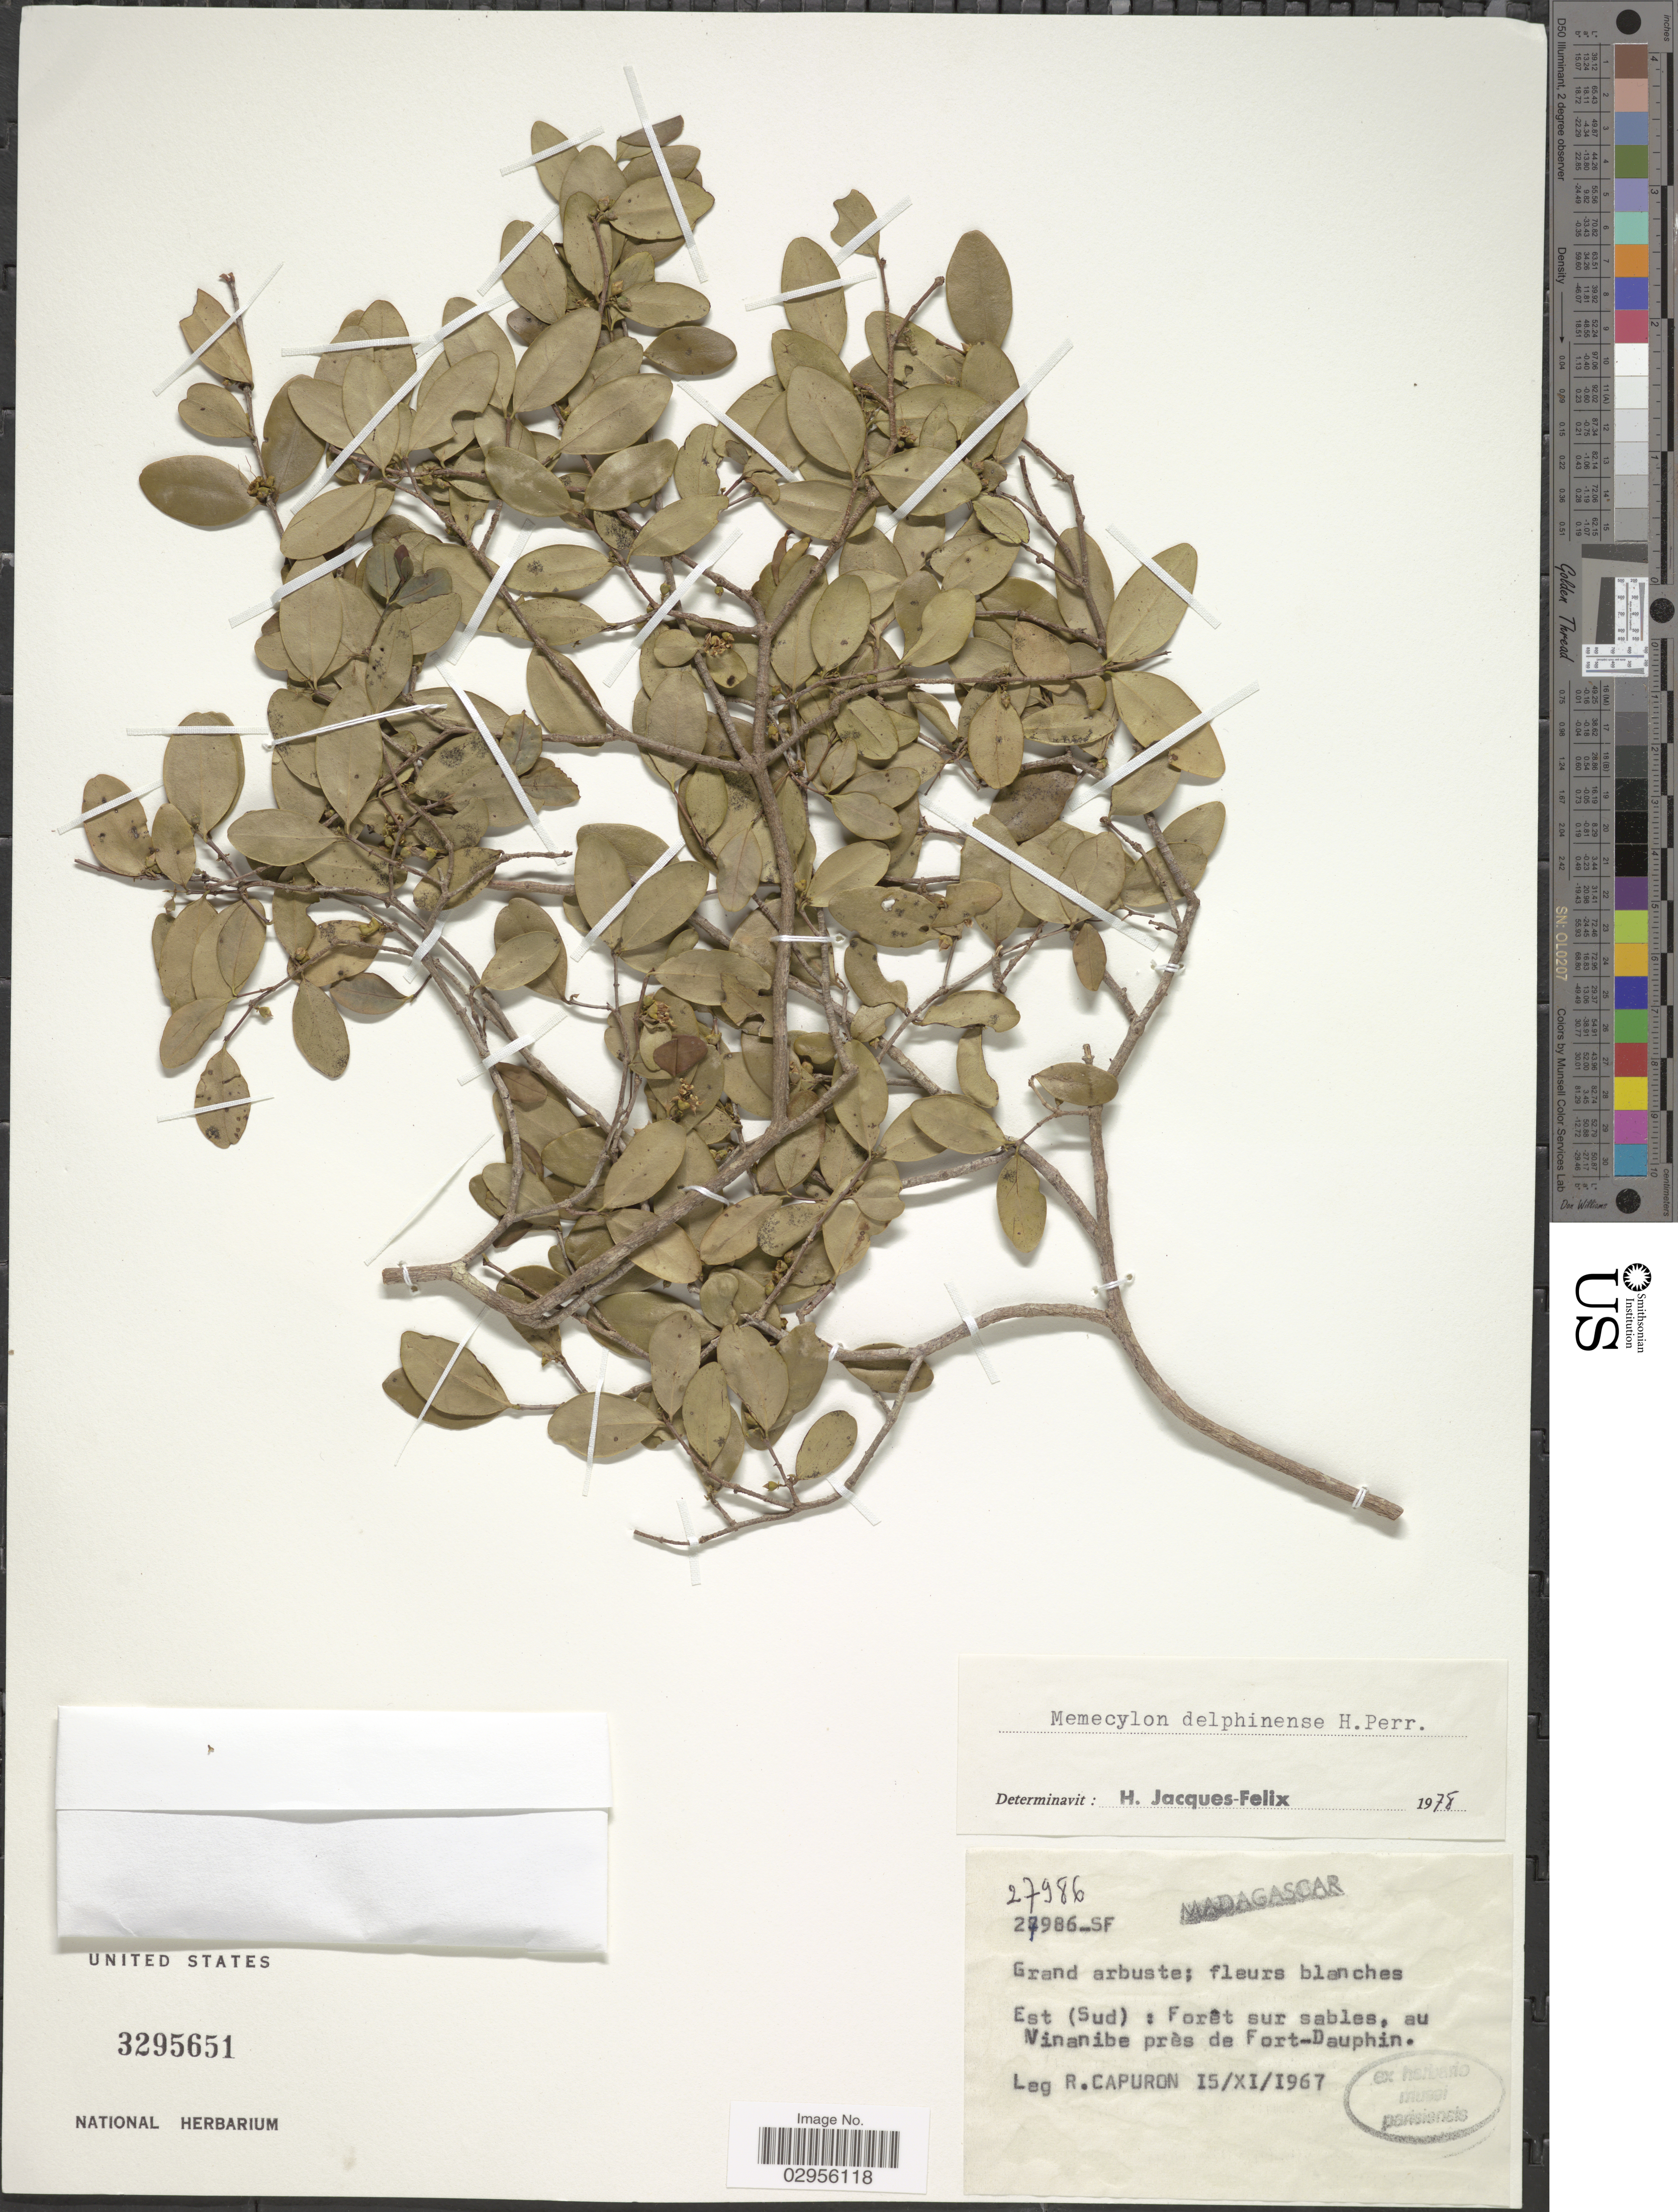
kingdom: Plantae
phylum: Tracheophyta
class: Magnoliopsida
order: Myrtales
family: Melastomataceae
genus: Memecylon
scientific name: Memecylon delphinense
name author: H. Perrier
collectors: R. Capuron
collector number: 27986-SF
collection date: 1967-11-15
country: Madagascar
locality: Est (Sud): Forêt sur sables, au Vinanibe près de Fort-Dauphin.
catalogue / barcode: US 3295651